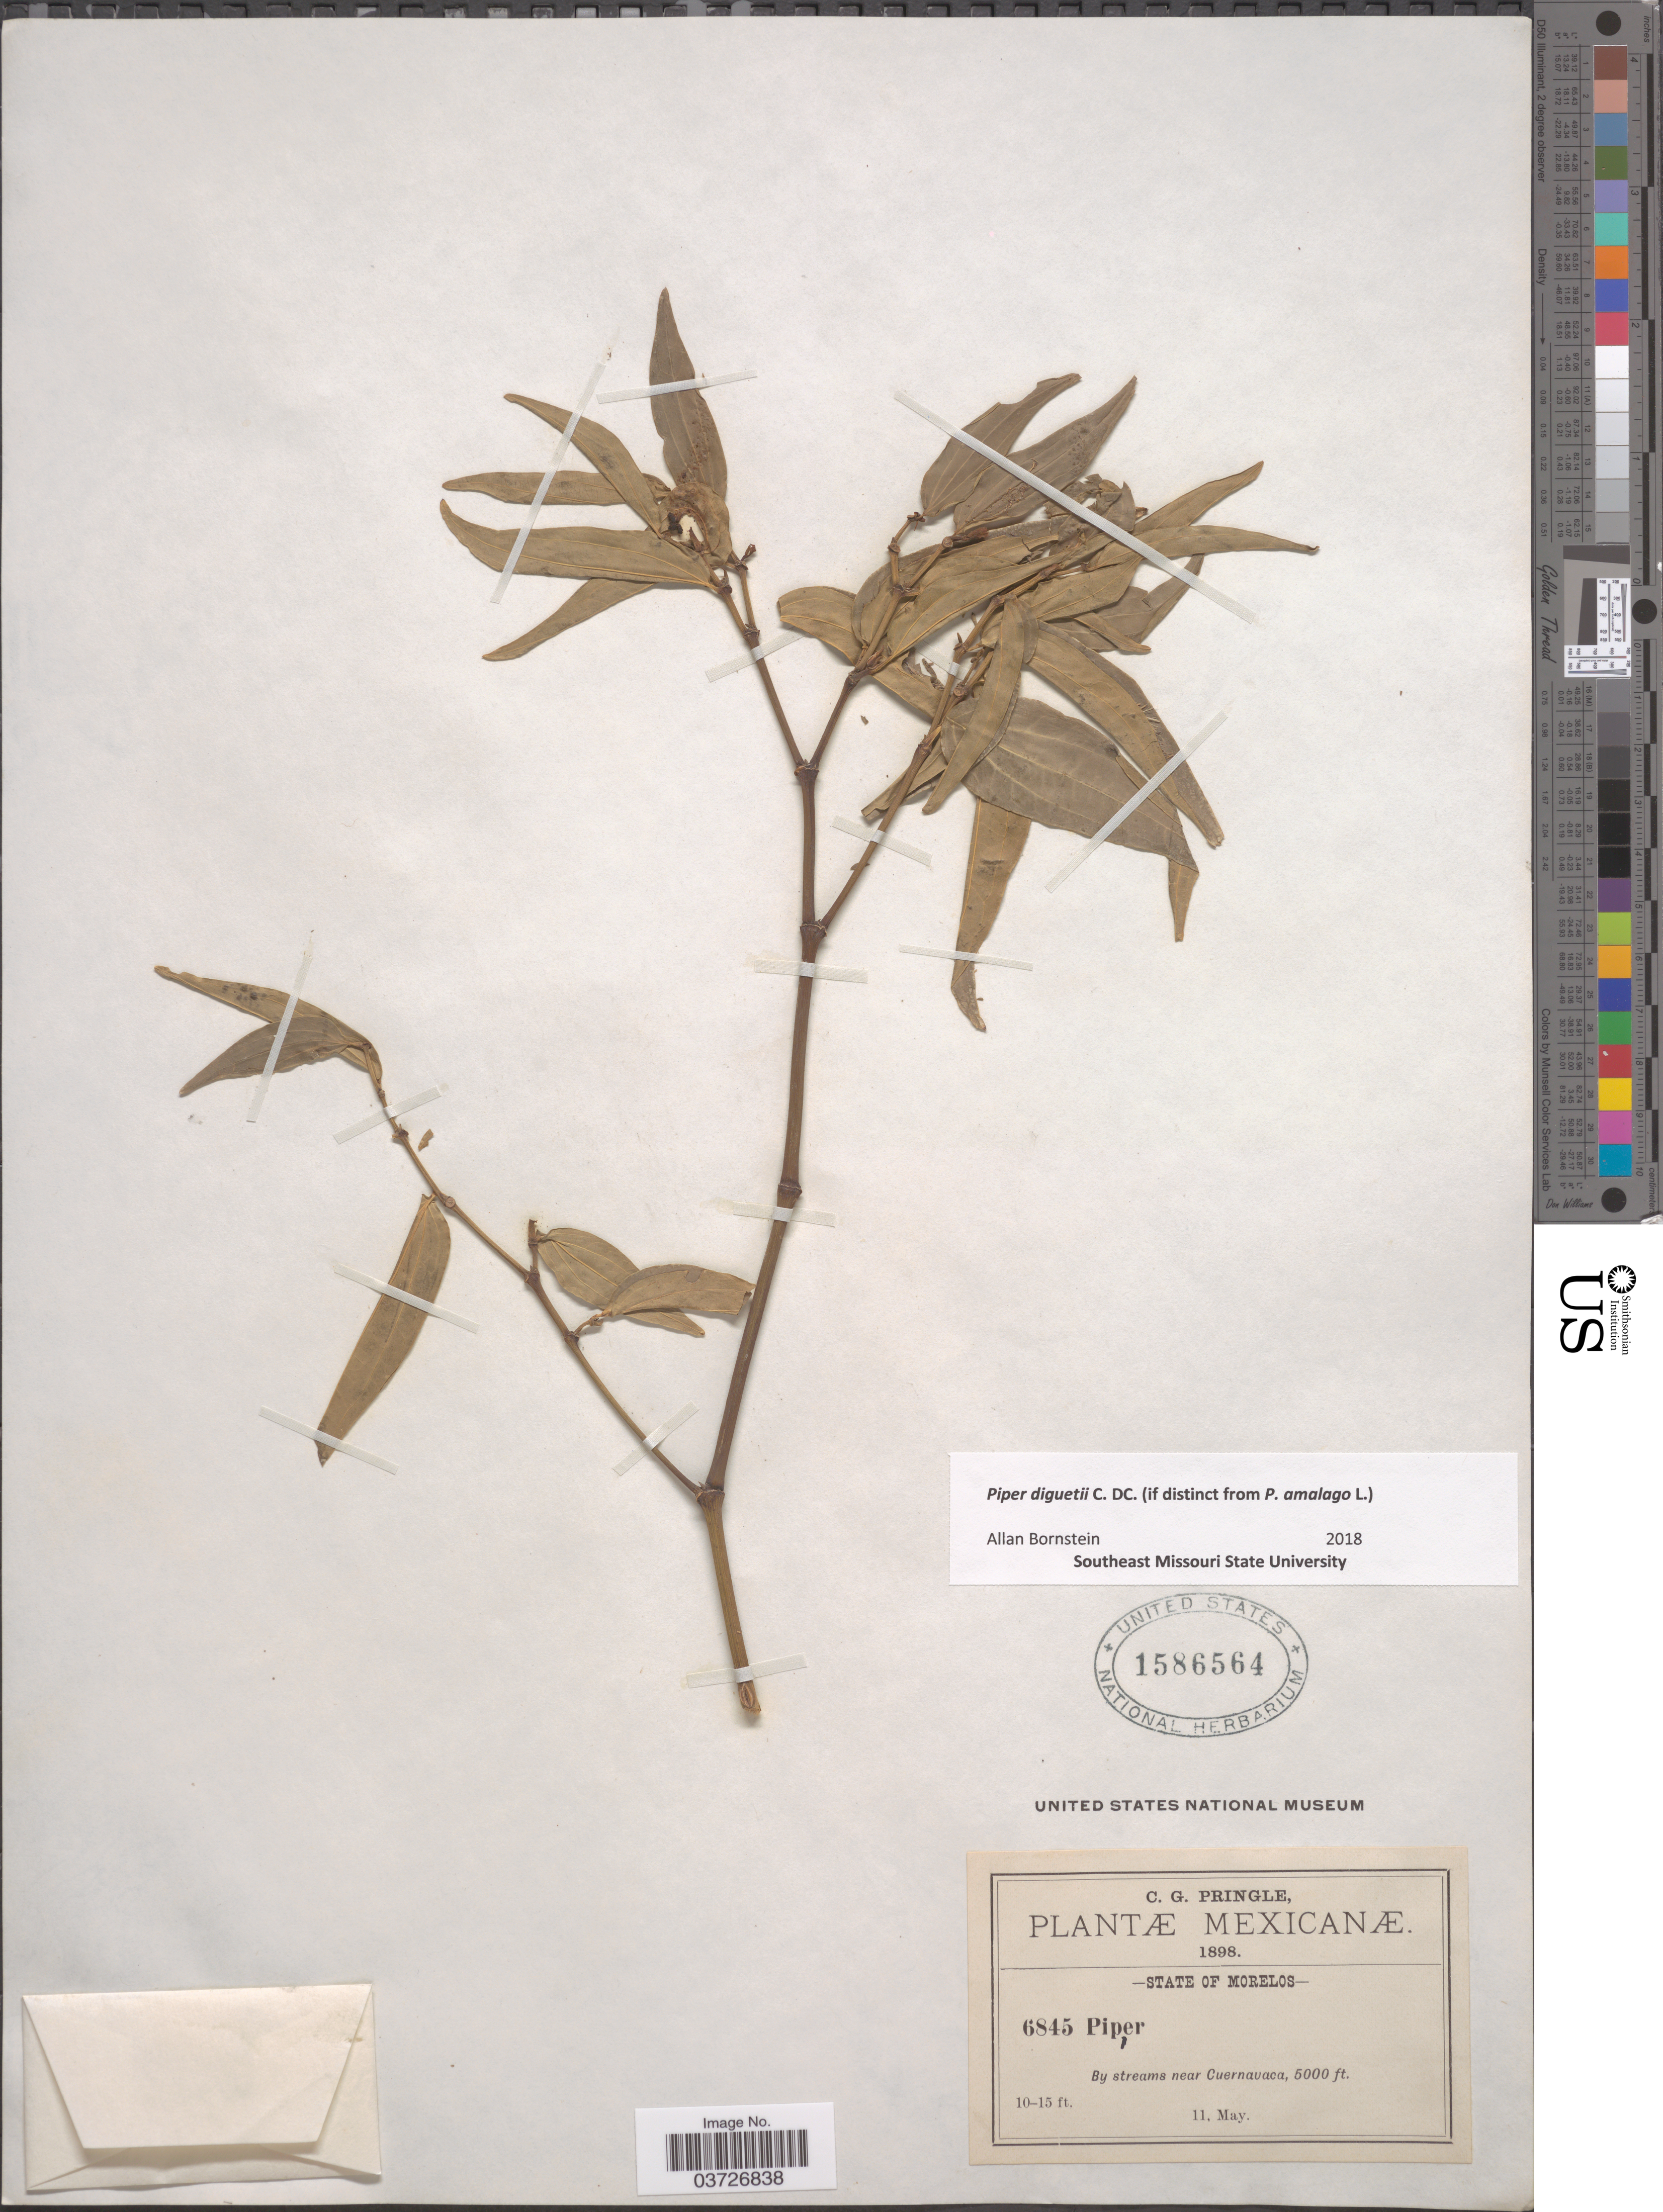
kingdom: Plantae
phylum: Tracheophyta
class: Magnoliopsida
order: Piperales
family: Piperaceae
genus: Piper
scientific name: Piper diguetii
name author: C. DC.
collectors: C. G. Pringle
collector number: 6845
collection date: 1898-05-11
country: Mexico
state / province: Morelos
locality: Near Cuernavaca.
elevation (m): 1524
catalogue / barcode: US 1586564